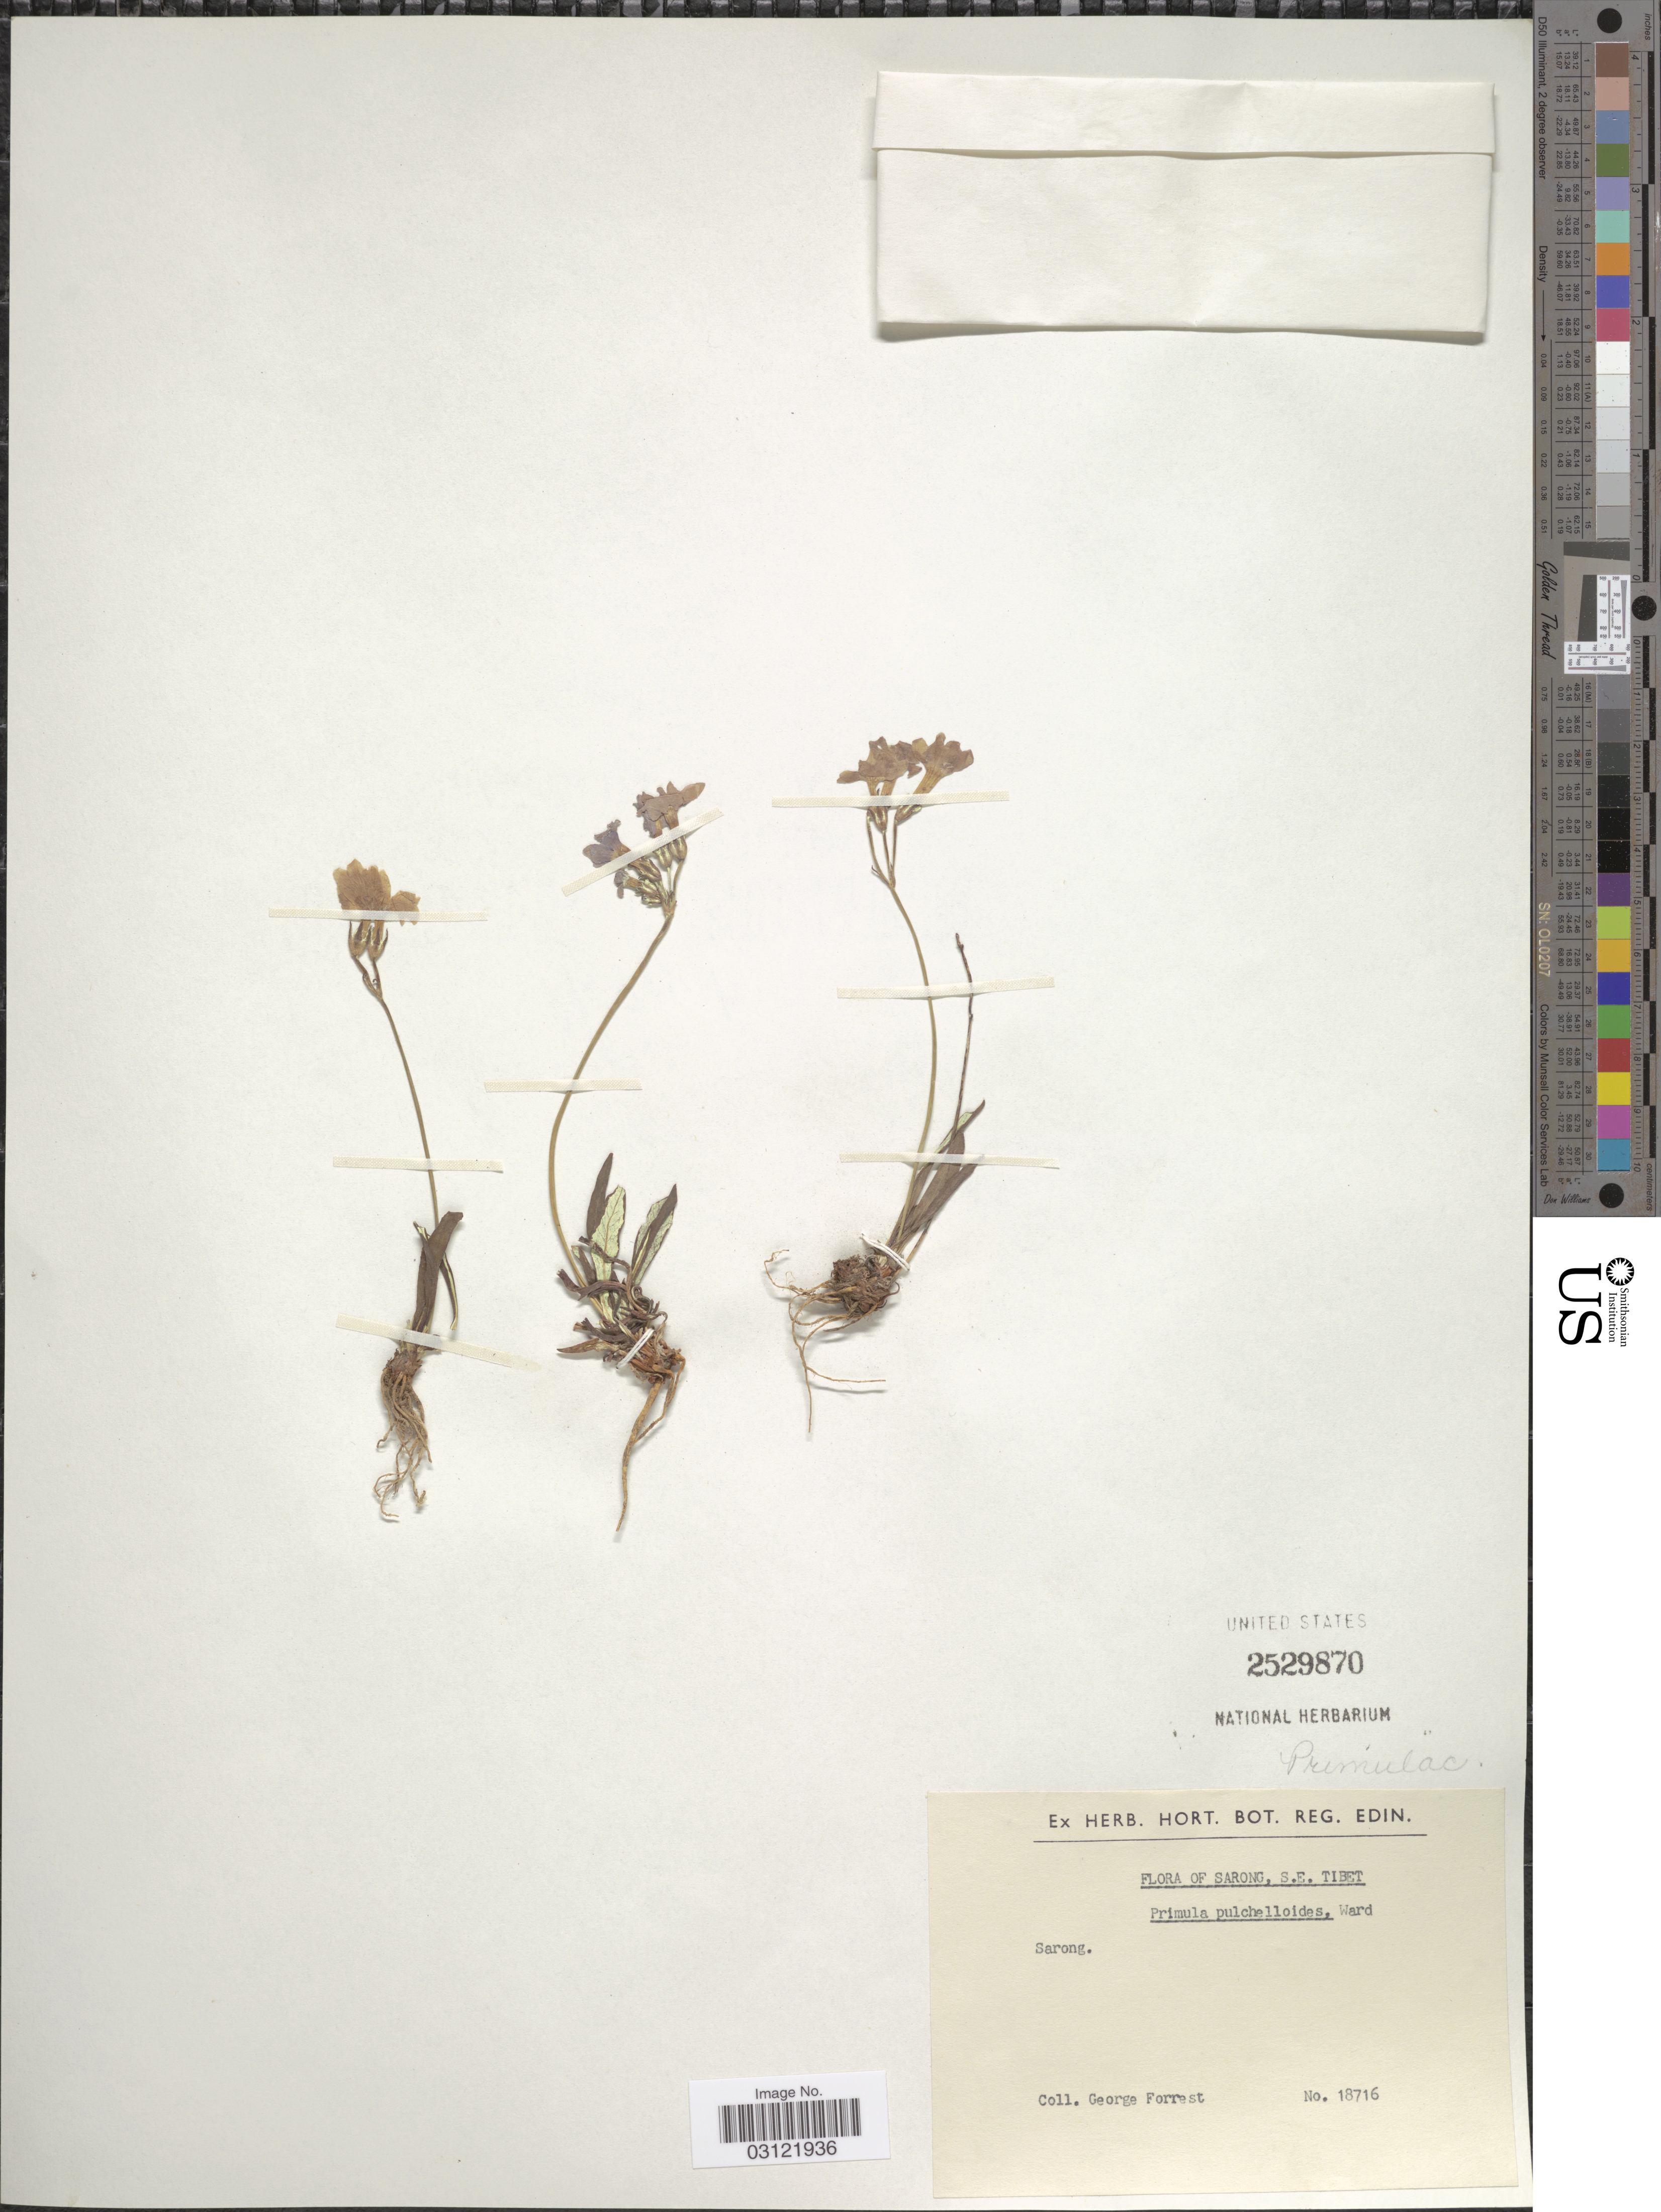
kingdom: Plantae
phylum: Tracheophyta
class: Magnoliopsida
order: Ericales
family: Primulaceae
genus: Primula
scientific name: Primula pulchelloides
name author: Kingdon-Ward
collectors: G. Forrest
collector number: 18716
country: China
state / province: Xizang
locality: Sarong, S.E. Tibet.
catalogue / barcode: US 2529870